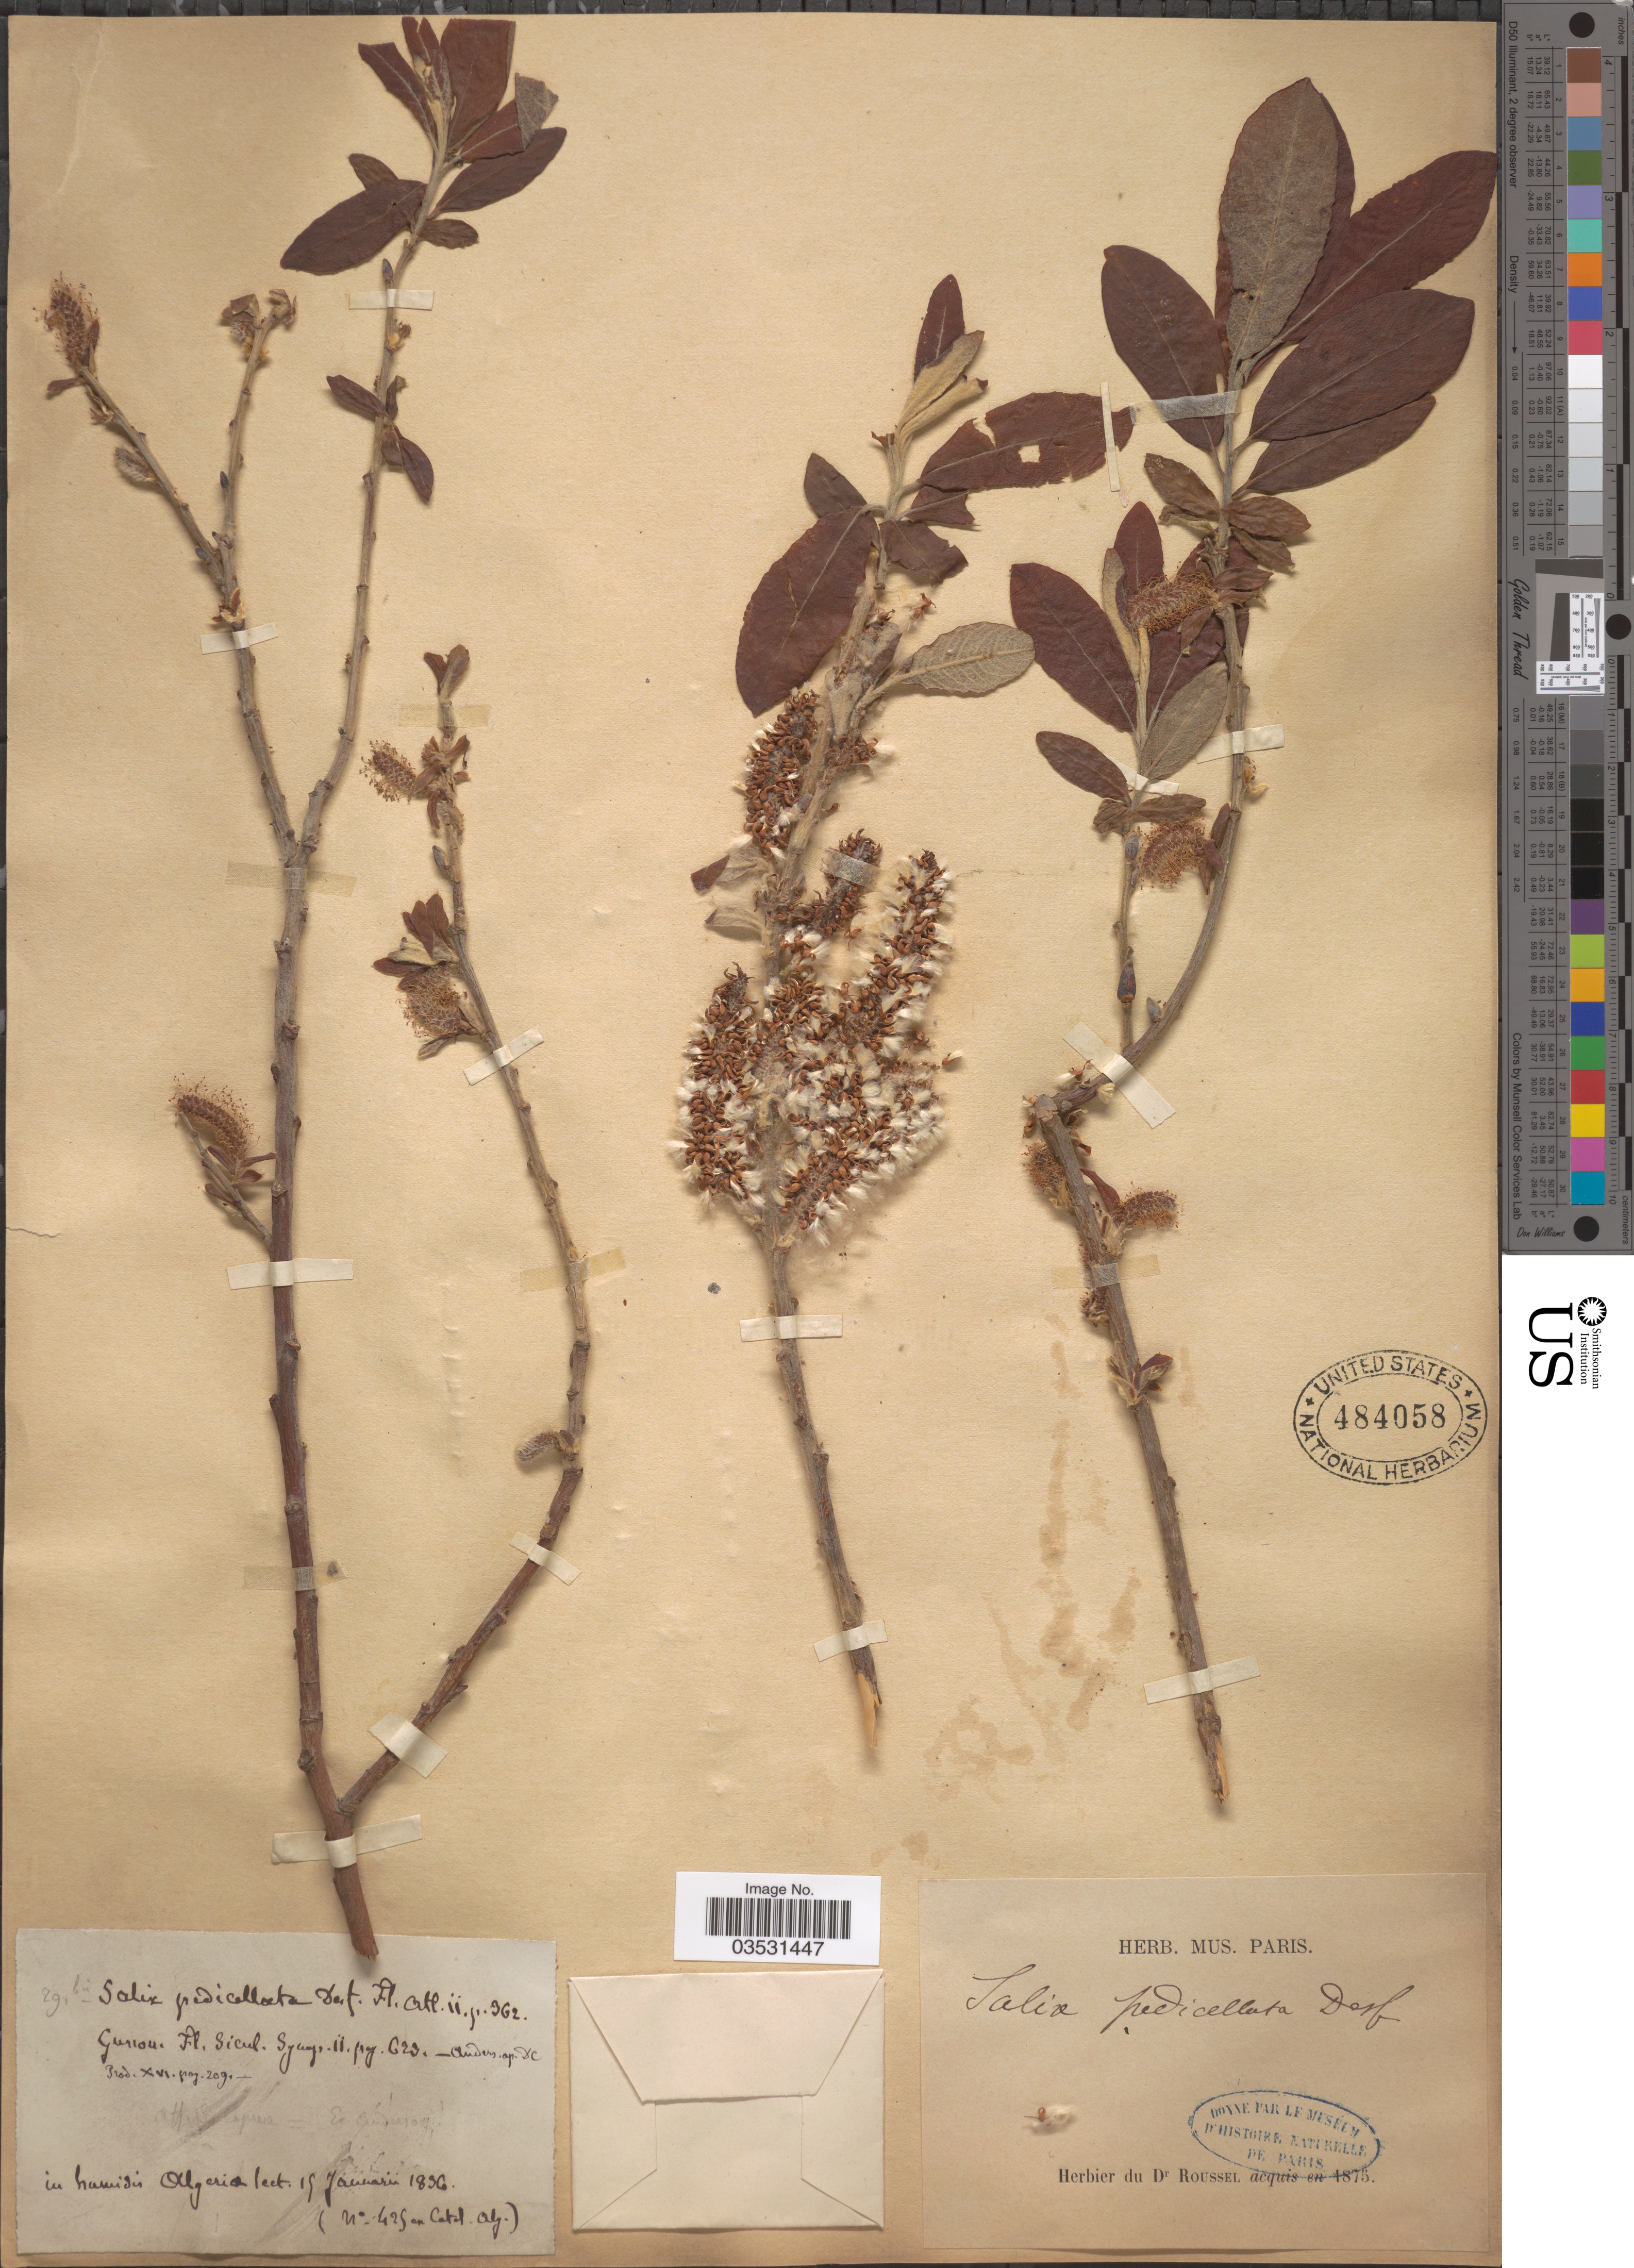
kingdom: Plantae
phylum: Tracheophyta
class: Magnoliopsida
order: Malpighiales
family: Salicaceae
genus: Salix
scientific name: Salix pedicellata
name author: Desf.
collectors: ex herb. Roussel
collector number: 425?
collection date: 1836-01-15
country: Algeria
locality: In humidis Algeria.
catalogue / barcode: US 484058